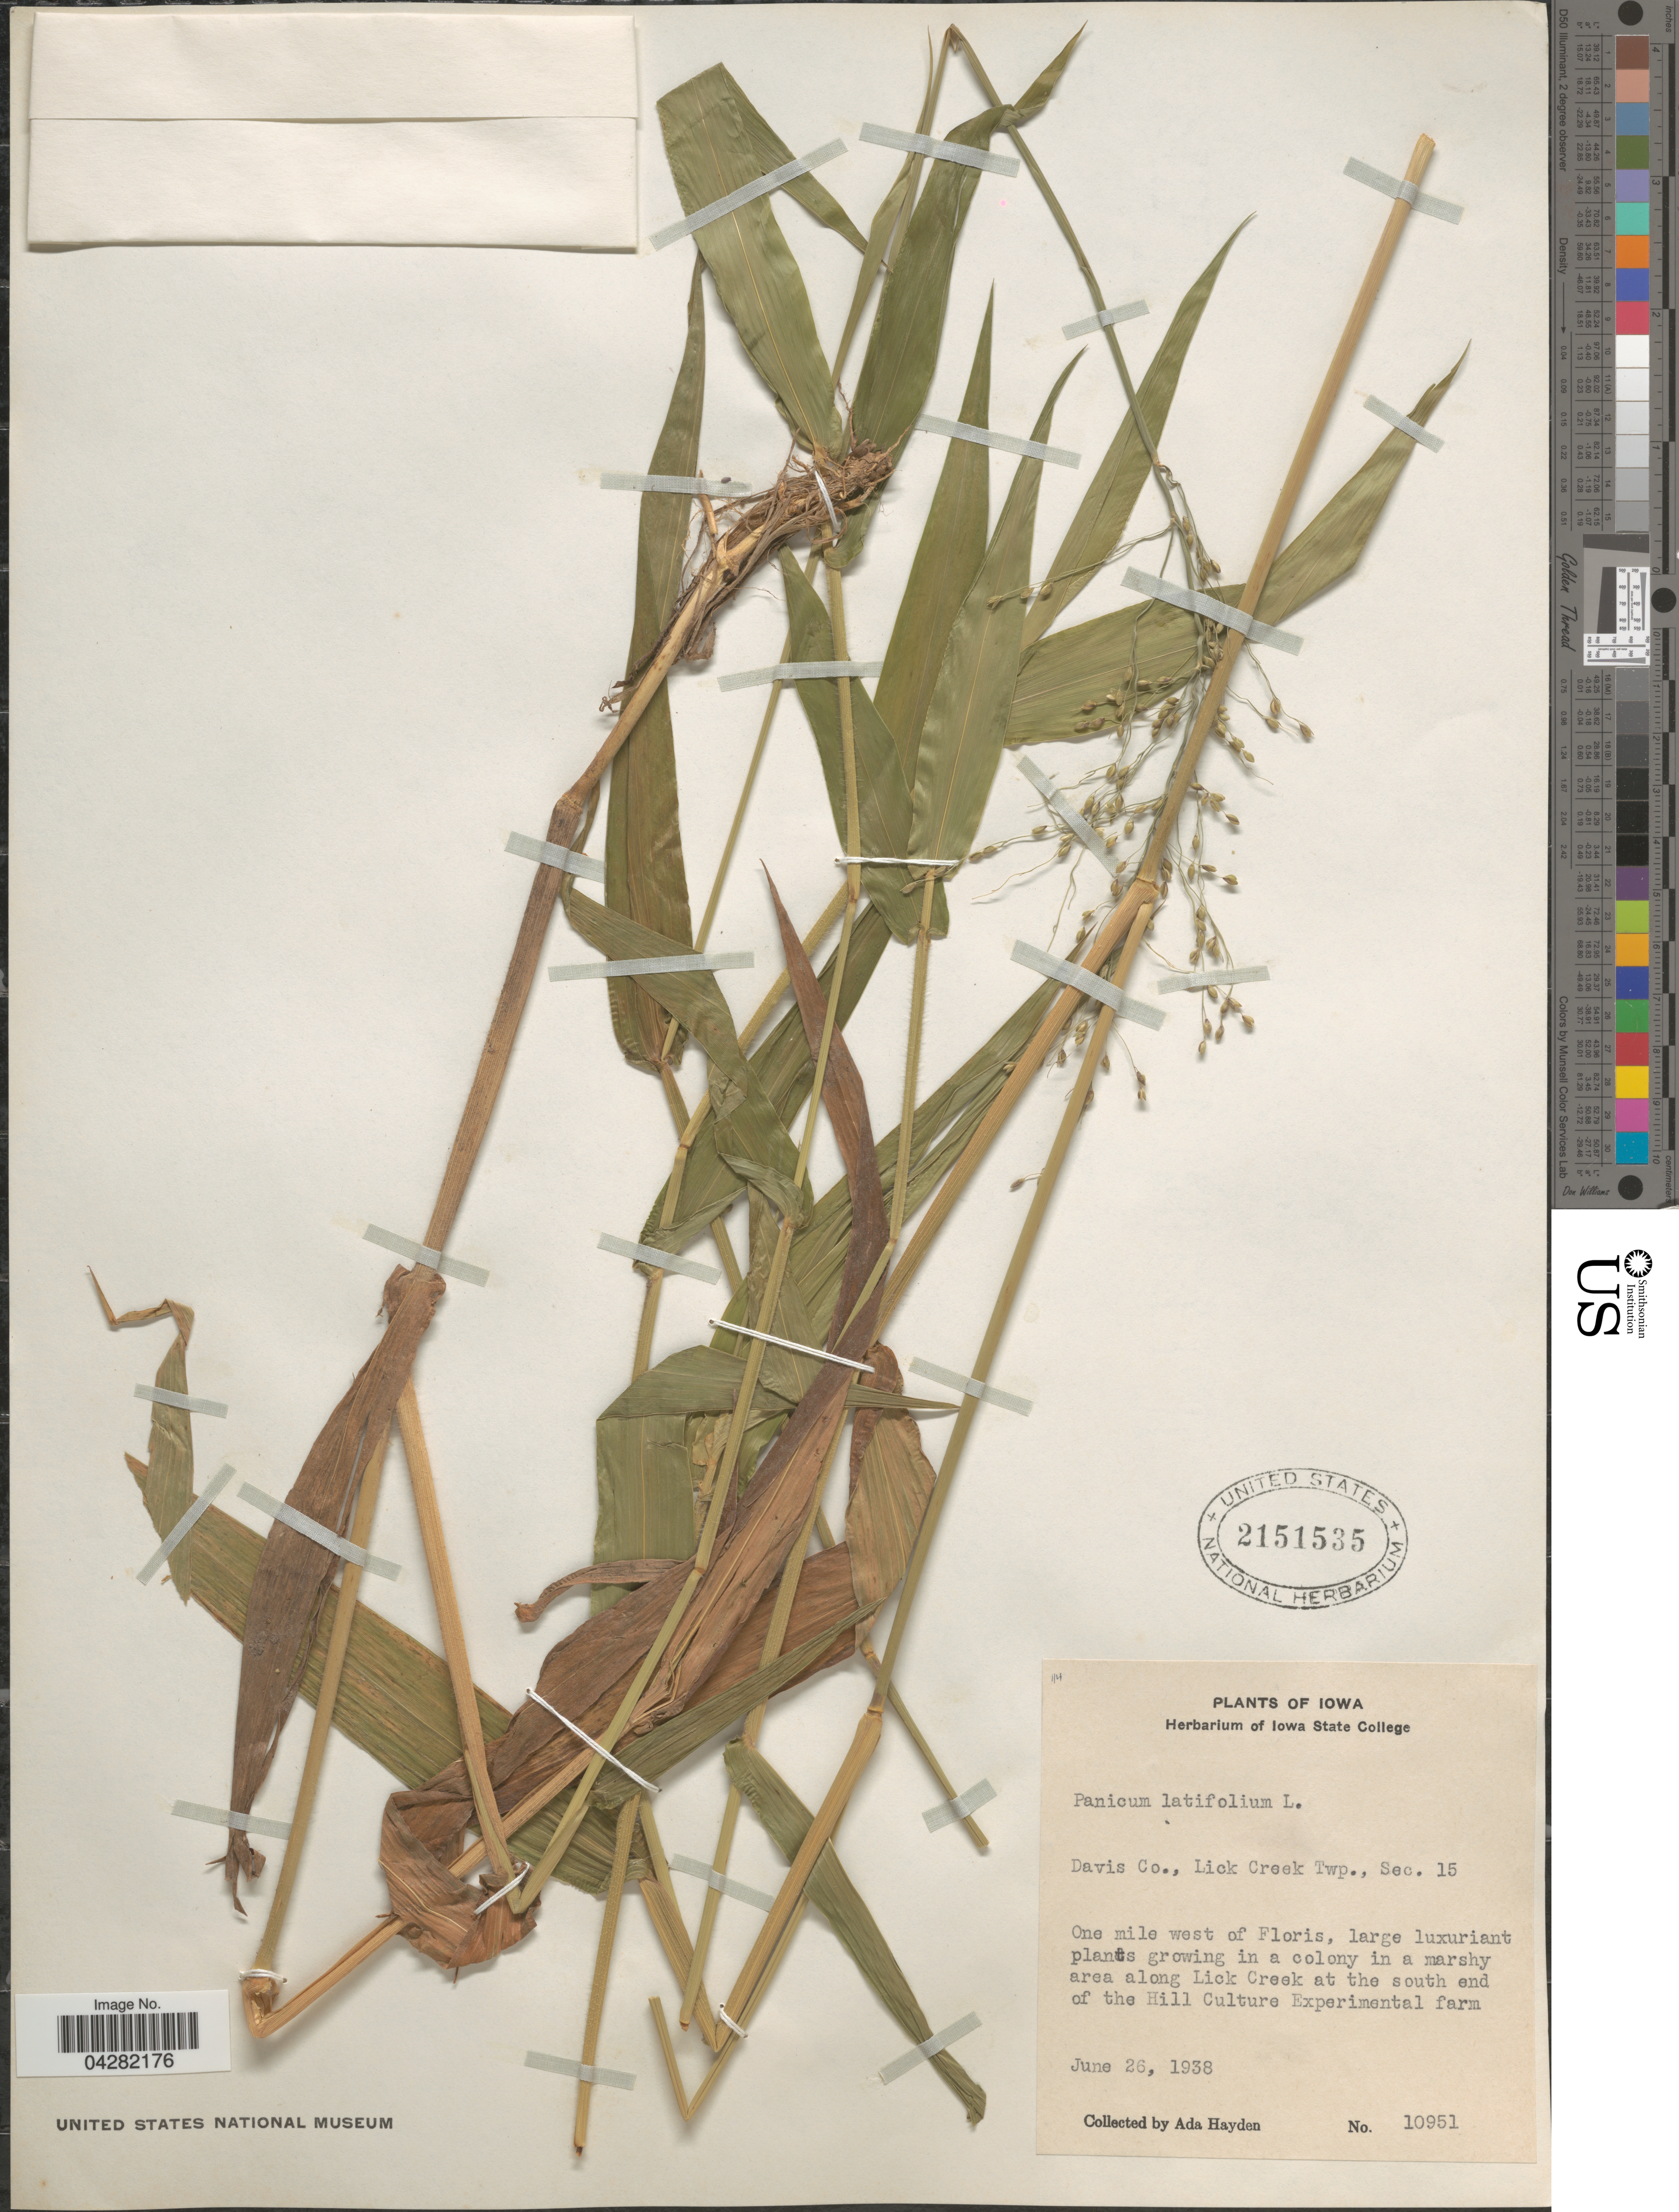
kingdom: Plantae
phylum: Tracheophyta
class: Liliopsida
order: Poales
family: Poaceae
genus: Dichanthelium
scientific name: Dichanthelium latifolium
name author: (L.) Harvill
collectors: Ada Hayden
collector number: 10951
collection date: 1938-06-26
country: United States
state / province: Iowa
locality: Davis Co., Lick Creek Twp., Sec. 15. One mile west of Floris, area along Lick Creek at the south end of the Hill Culture Experimental farm.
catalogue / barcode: US 2151535